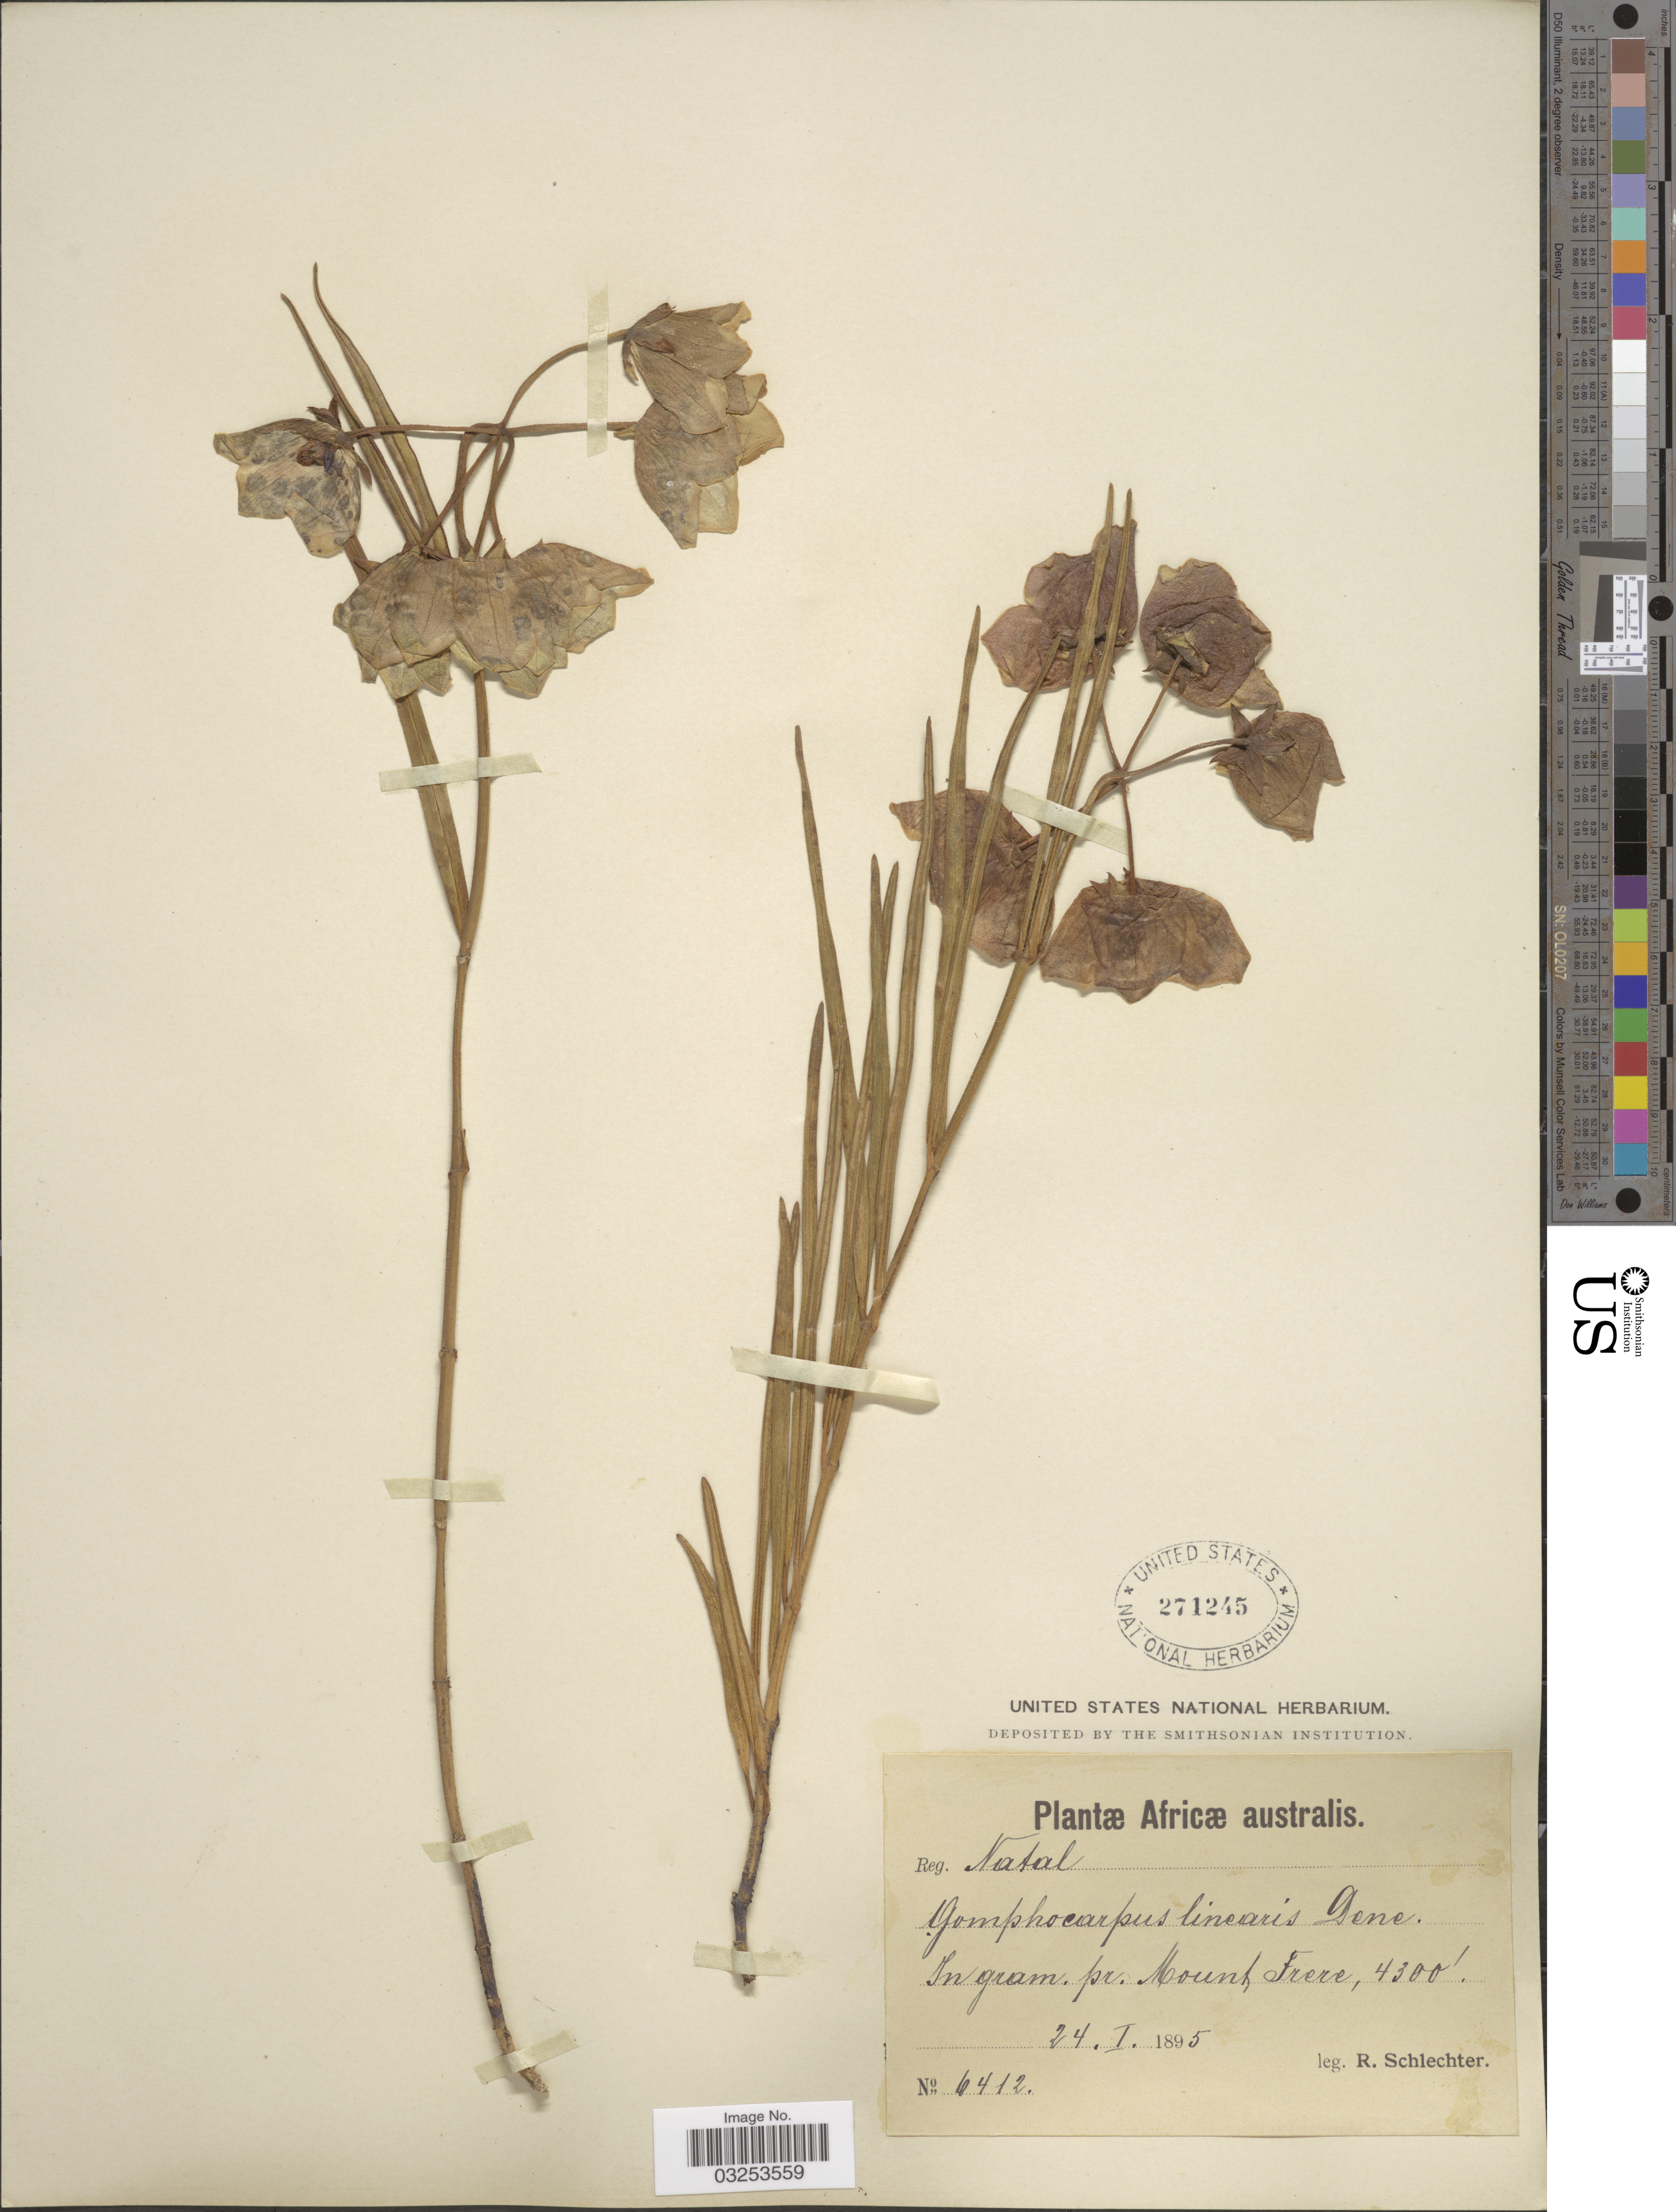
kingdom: Plantae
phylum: Tracheophyta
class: Magnoliopsida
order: Gentianales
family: Apocynaceae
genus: Pachycarpus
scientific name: Pachycarpus linearis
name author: N.E. Br.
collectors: F. R. R. Schlechter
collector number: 6412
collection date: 1895-01-24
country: South Africa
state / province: KwaZulu-Natal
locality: Africæ australis. Reg. Natal. In gram. pr. Mount Frere.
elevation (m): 1311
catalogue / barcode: US 271245